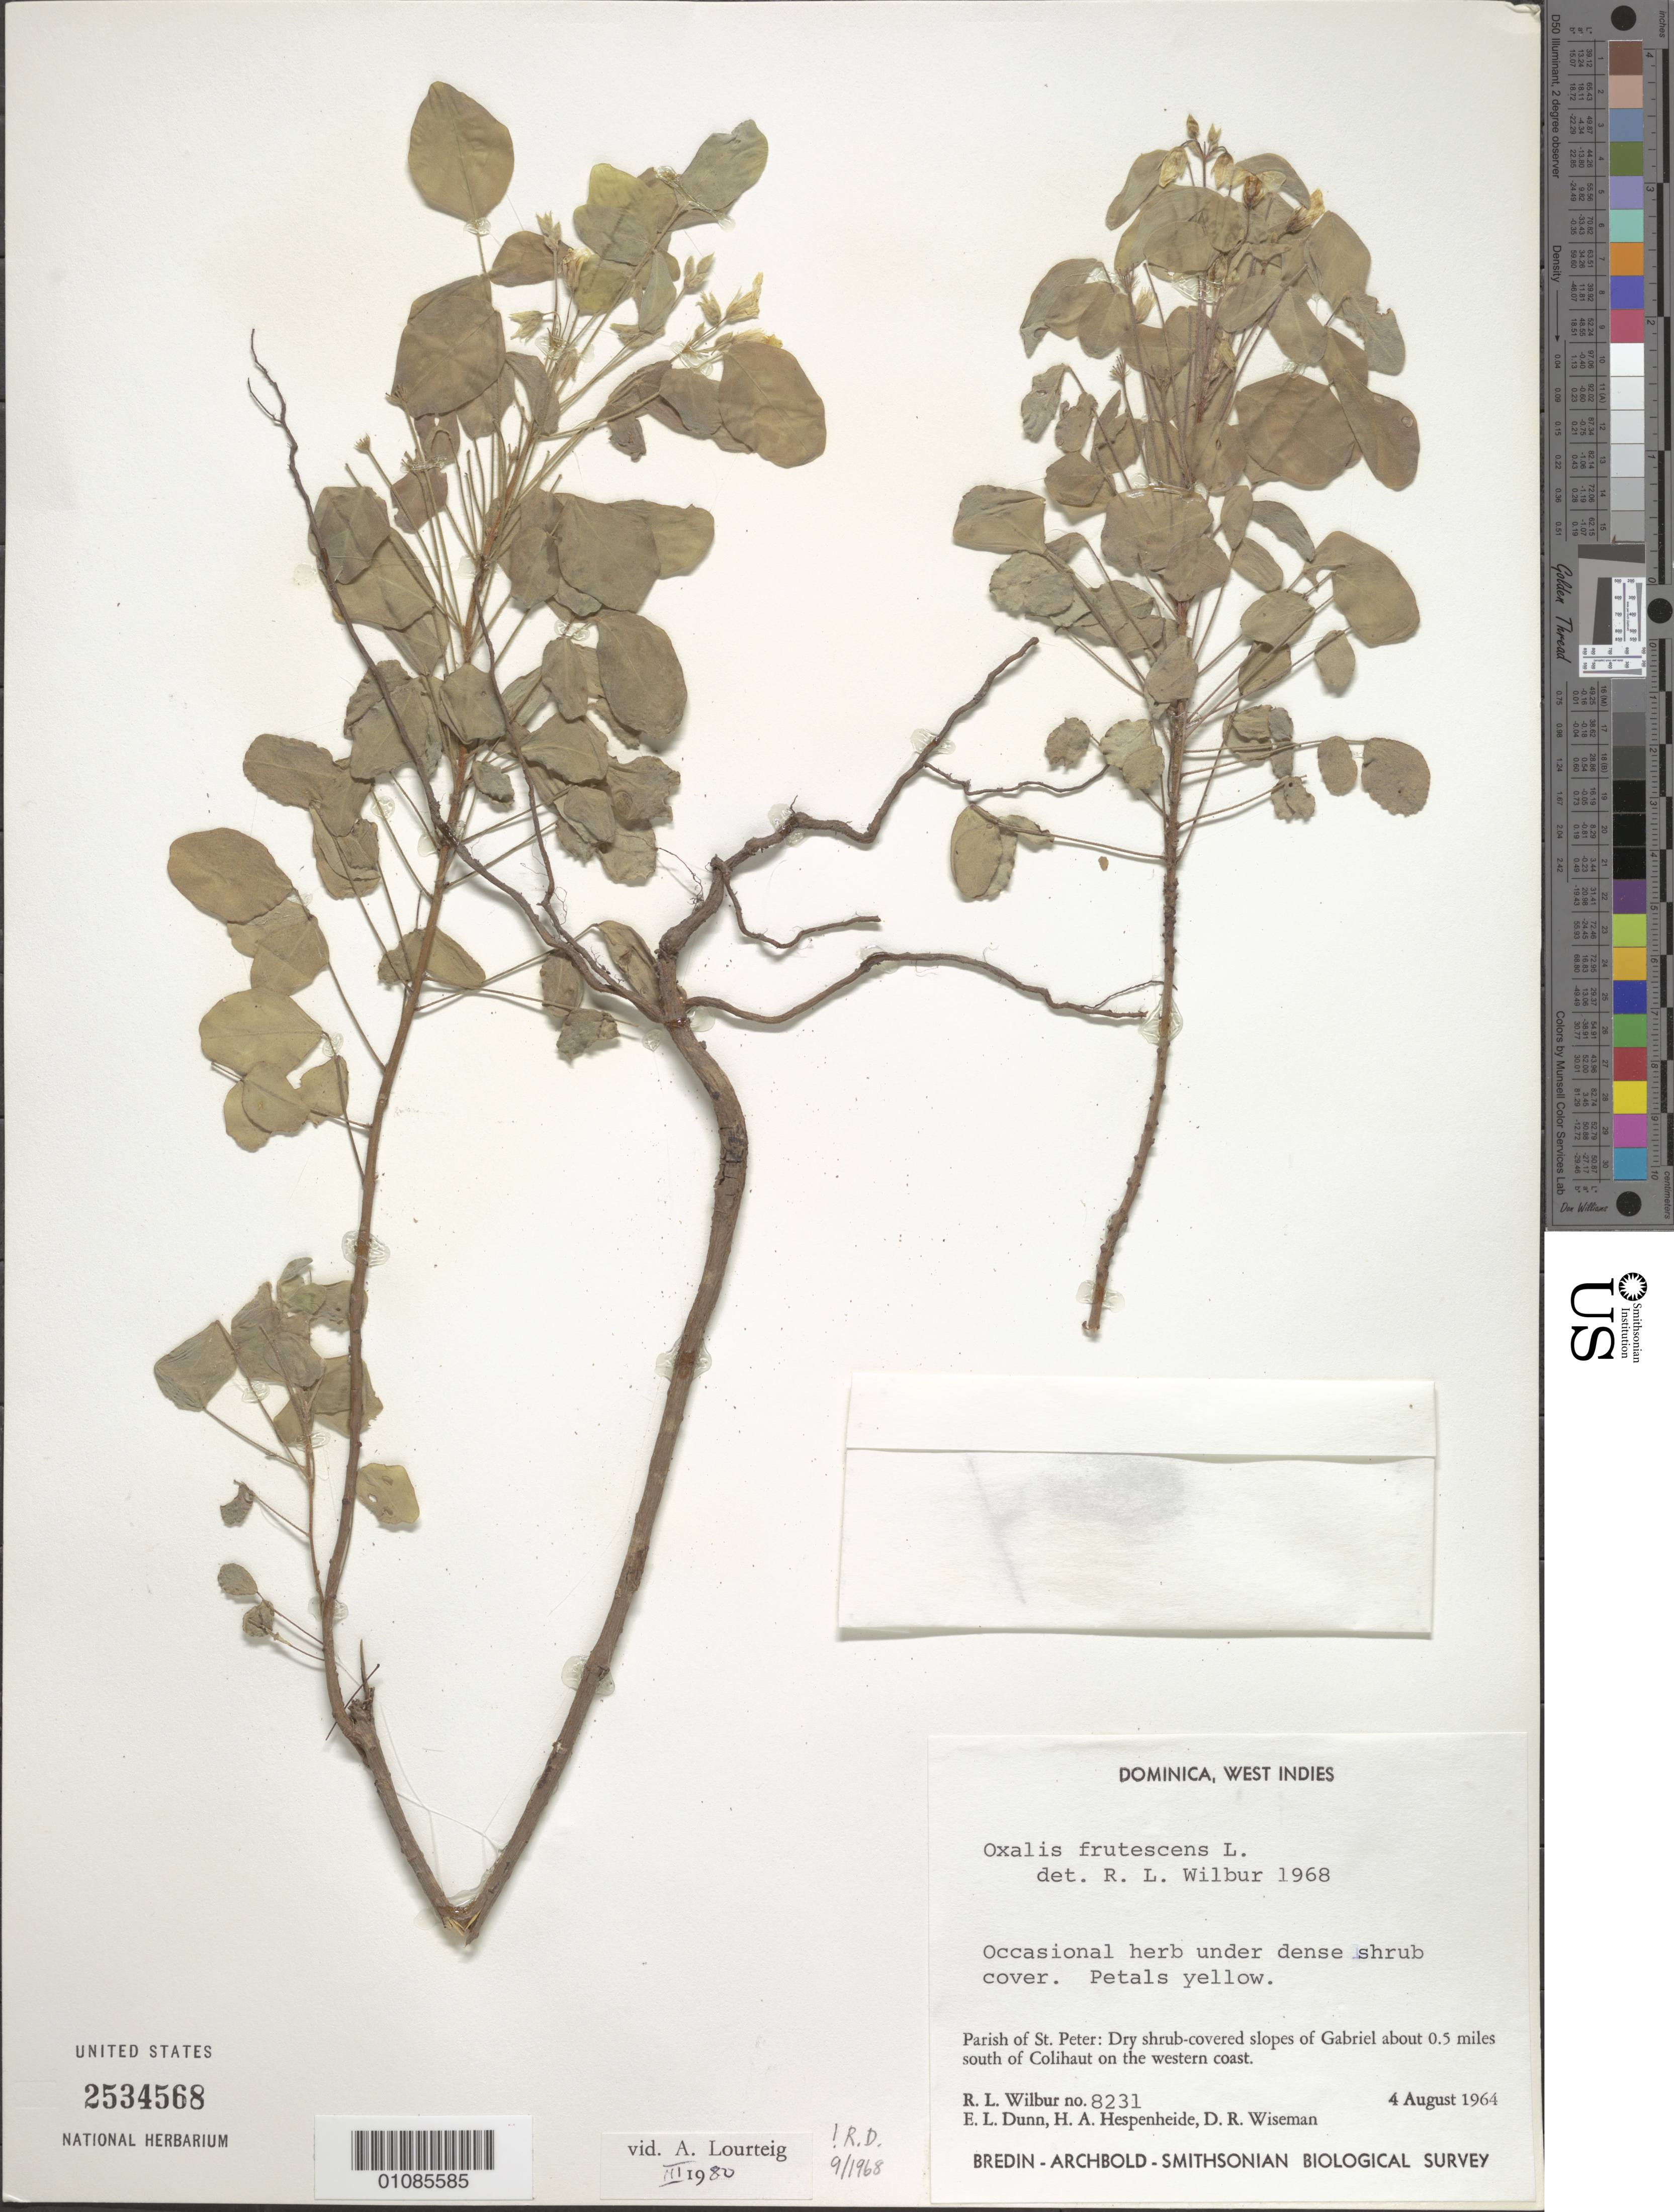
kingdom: Plantae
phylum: Tracheophyta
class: Magnoliopsida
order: Oxalidales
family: Oxalidaceae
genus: Oxalis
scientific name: Oxalis corymbosa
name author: DC.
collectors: R. L. Wilbur & E. Dunn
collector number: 8231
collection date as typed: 04 Aug 1964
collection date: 1964-08-04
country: Dominica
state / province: St. Peter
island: Dominica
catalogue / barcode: US 2534568